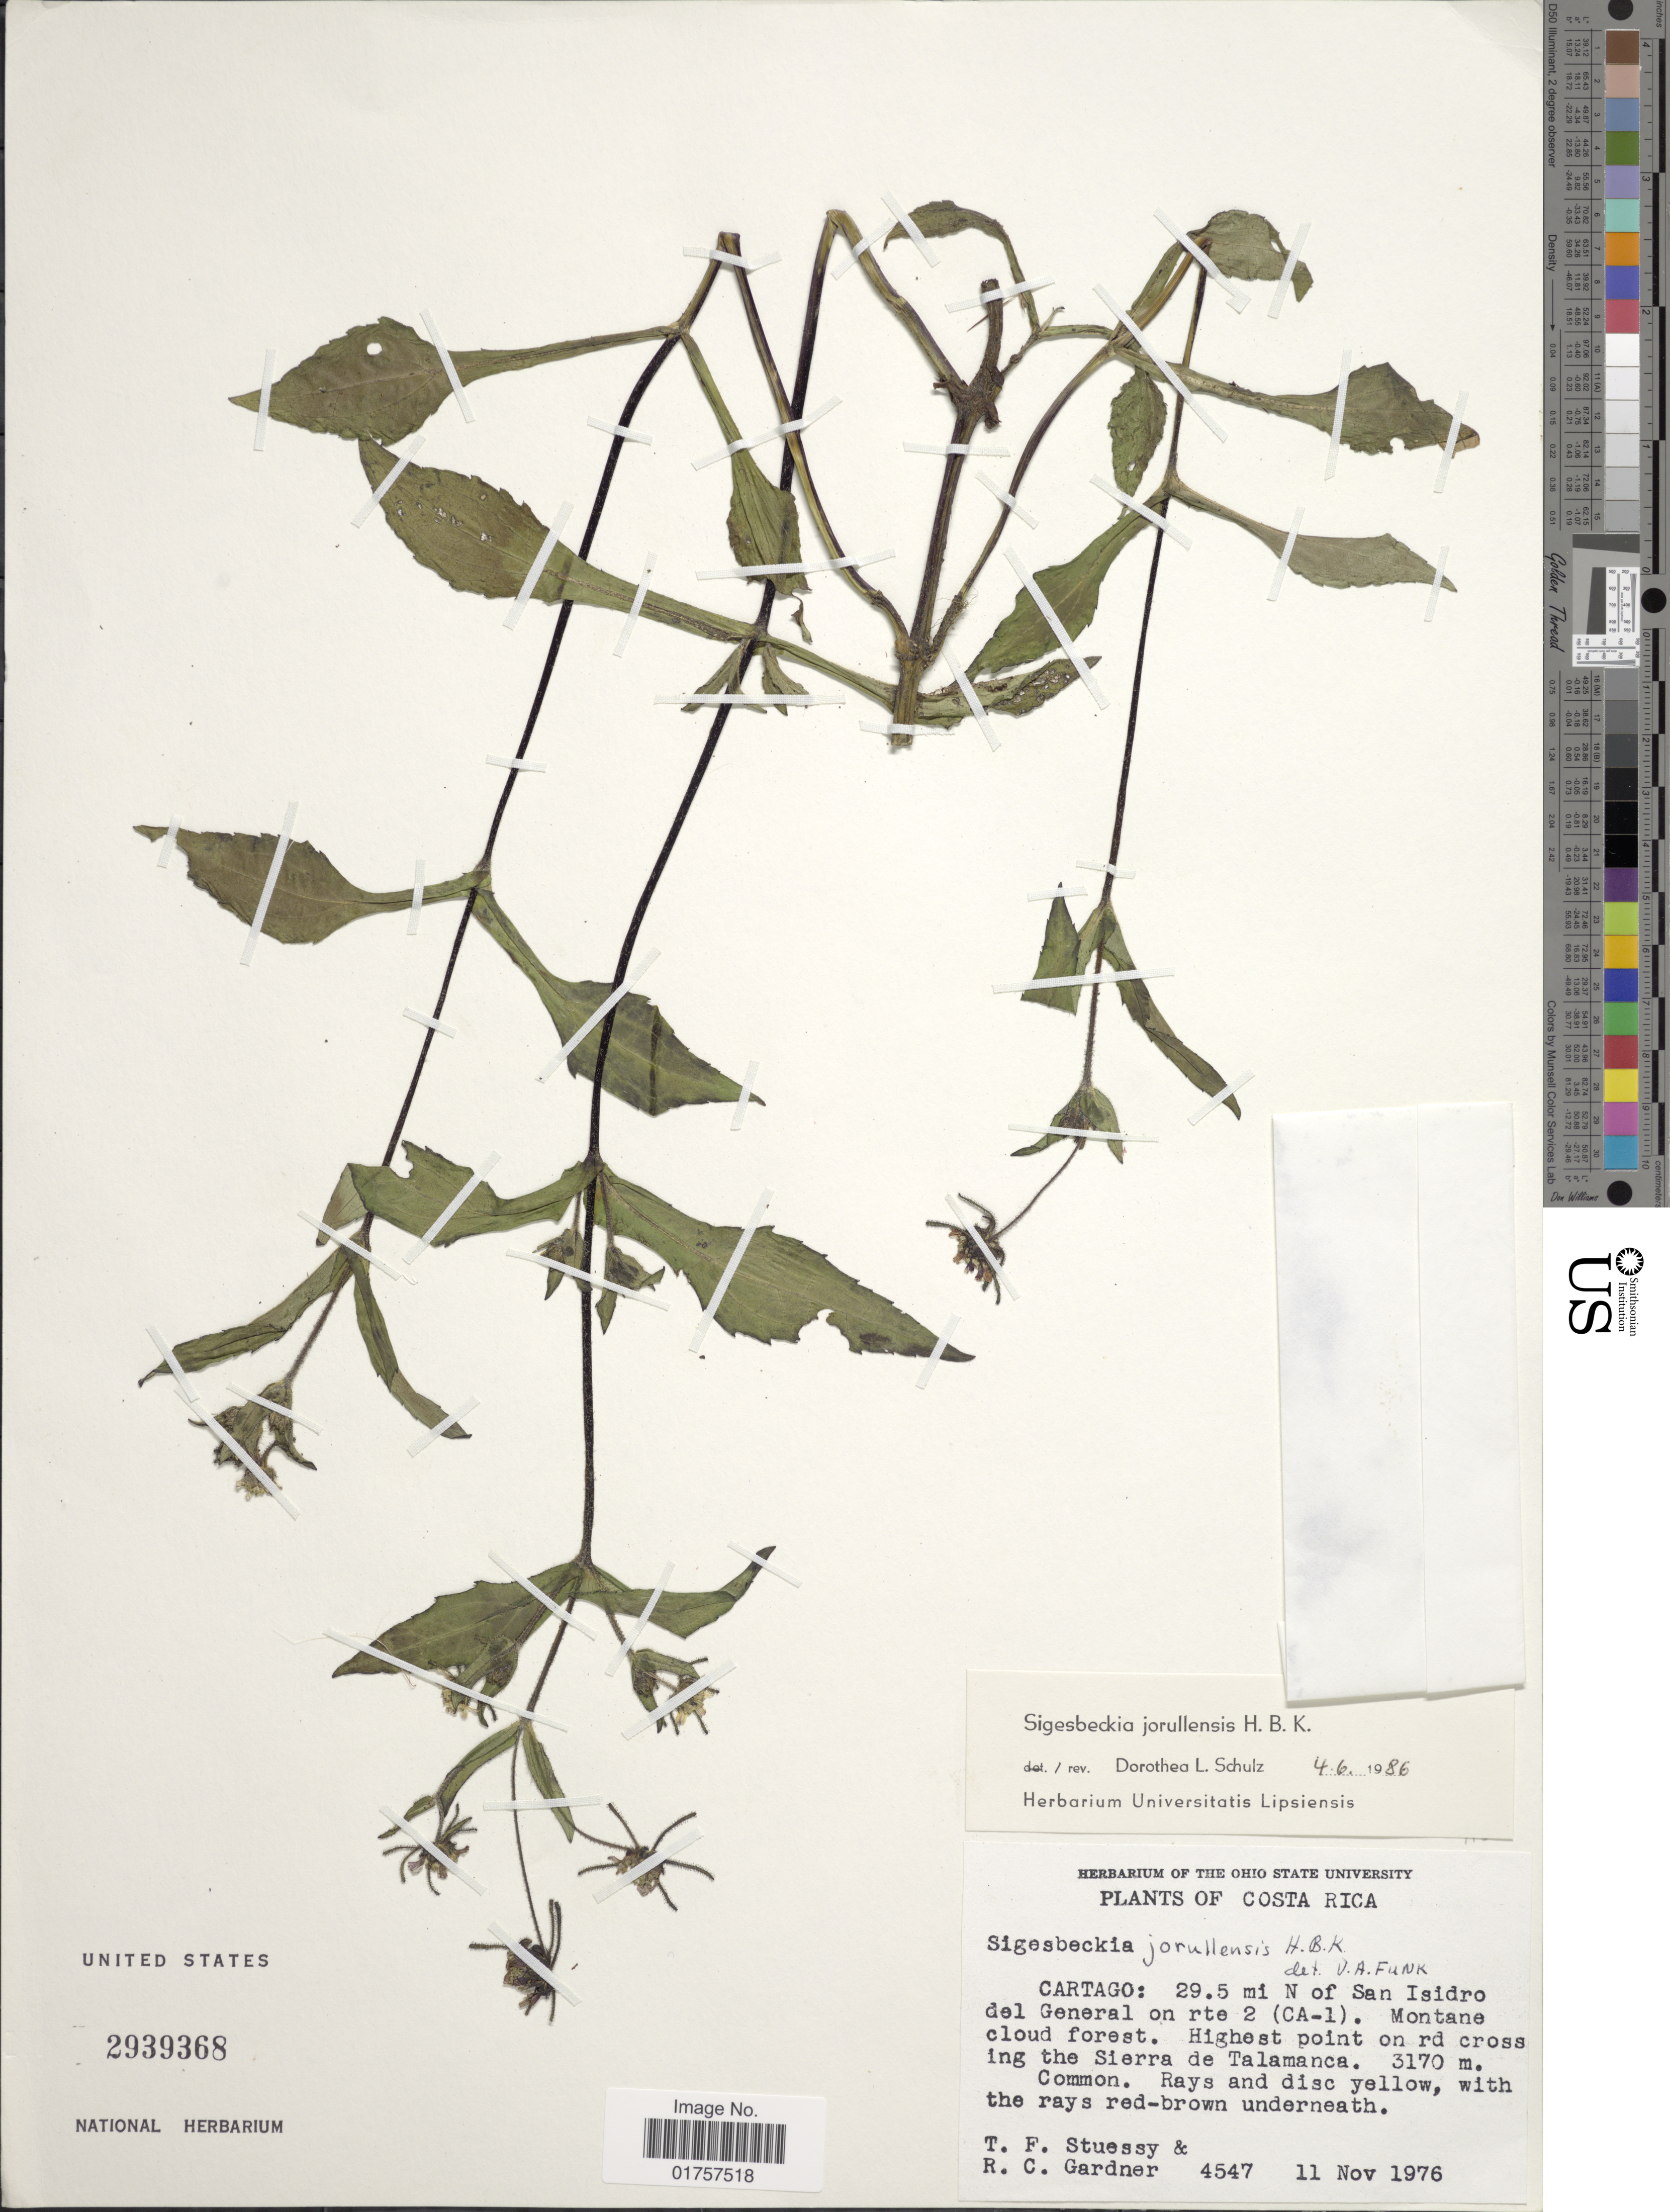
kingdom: Plantae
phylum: Tracheophyta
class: Magnoliopsida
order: Asterales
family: Asteraceae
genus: Sigesbeckia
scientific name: Sigesbeckia jorullensis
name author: Kunth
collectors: T. Stuessy & R. C. Gardner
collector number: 4547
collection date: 1976-11-11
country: Costa Rica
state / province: Cartago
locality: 29.5 mi N of San Isidro del General in rte 2 (CA-1). Highest point on rd crossing the Sierra de Talamanca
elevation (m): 3170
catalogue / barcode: US 2939368